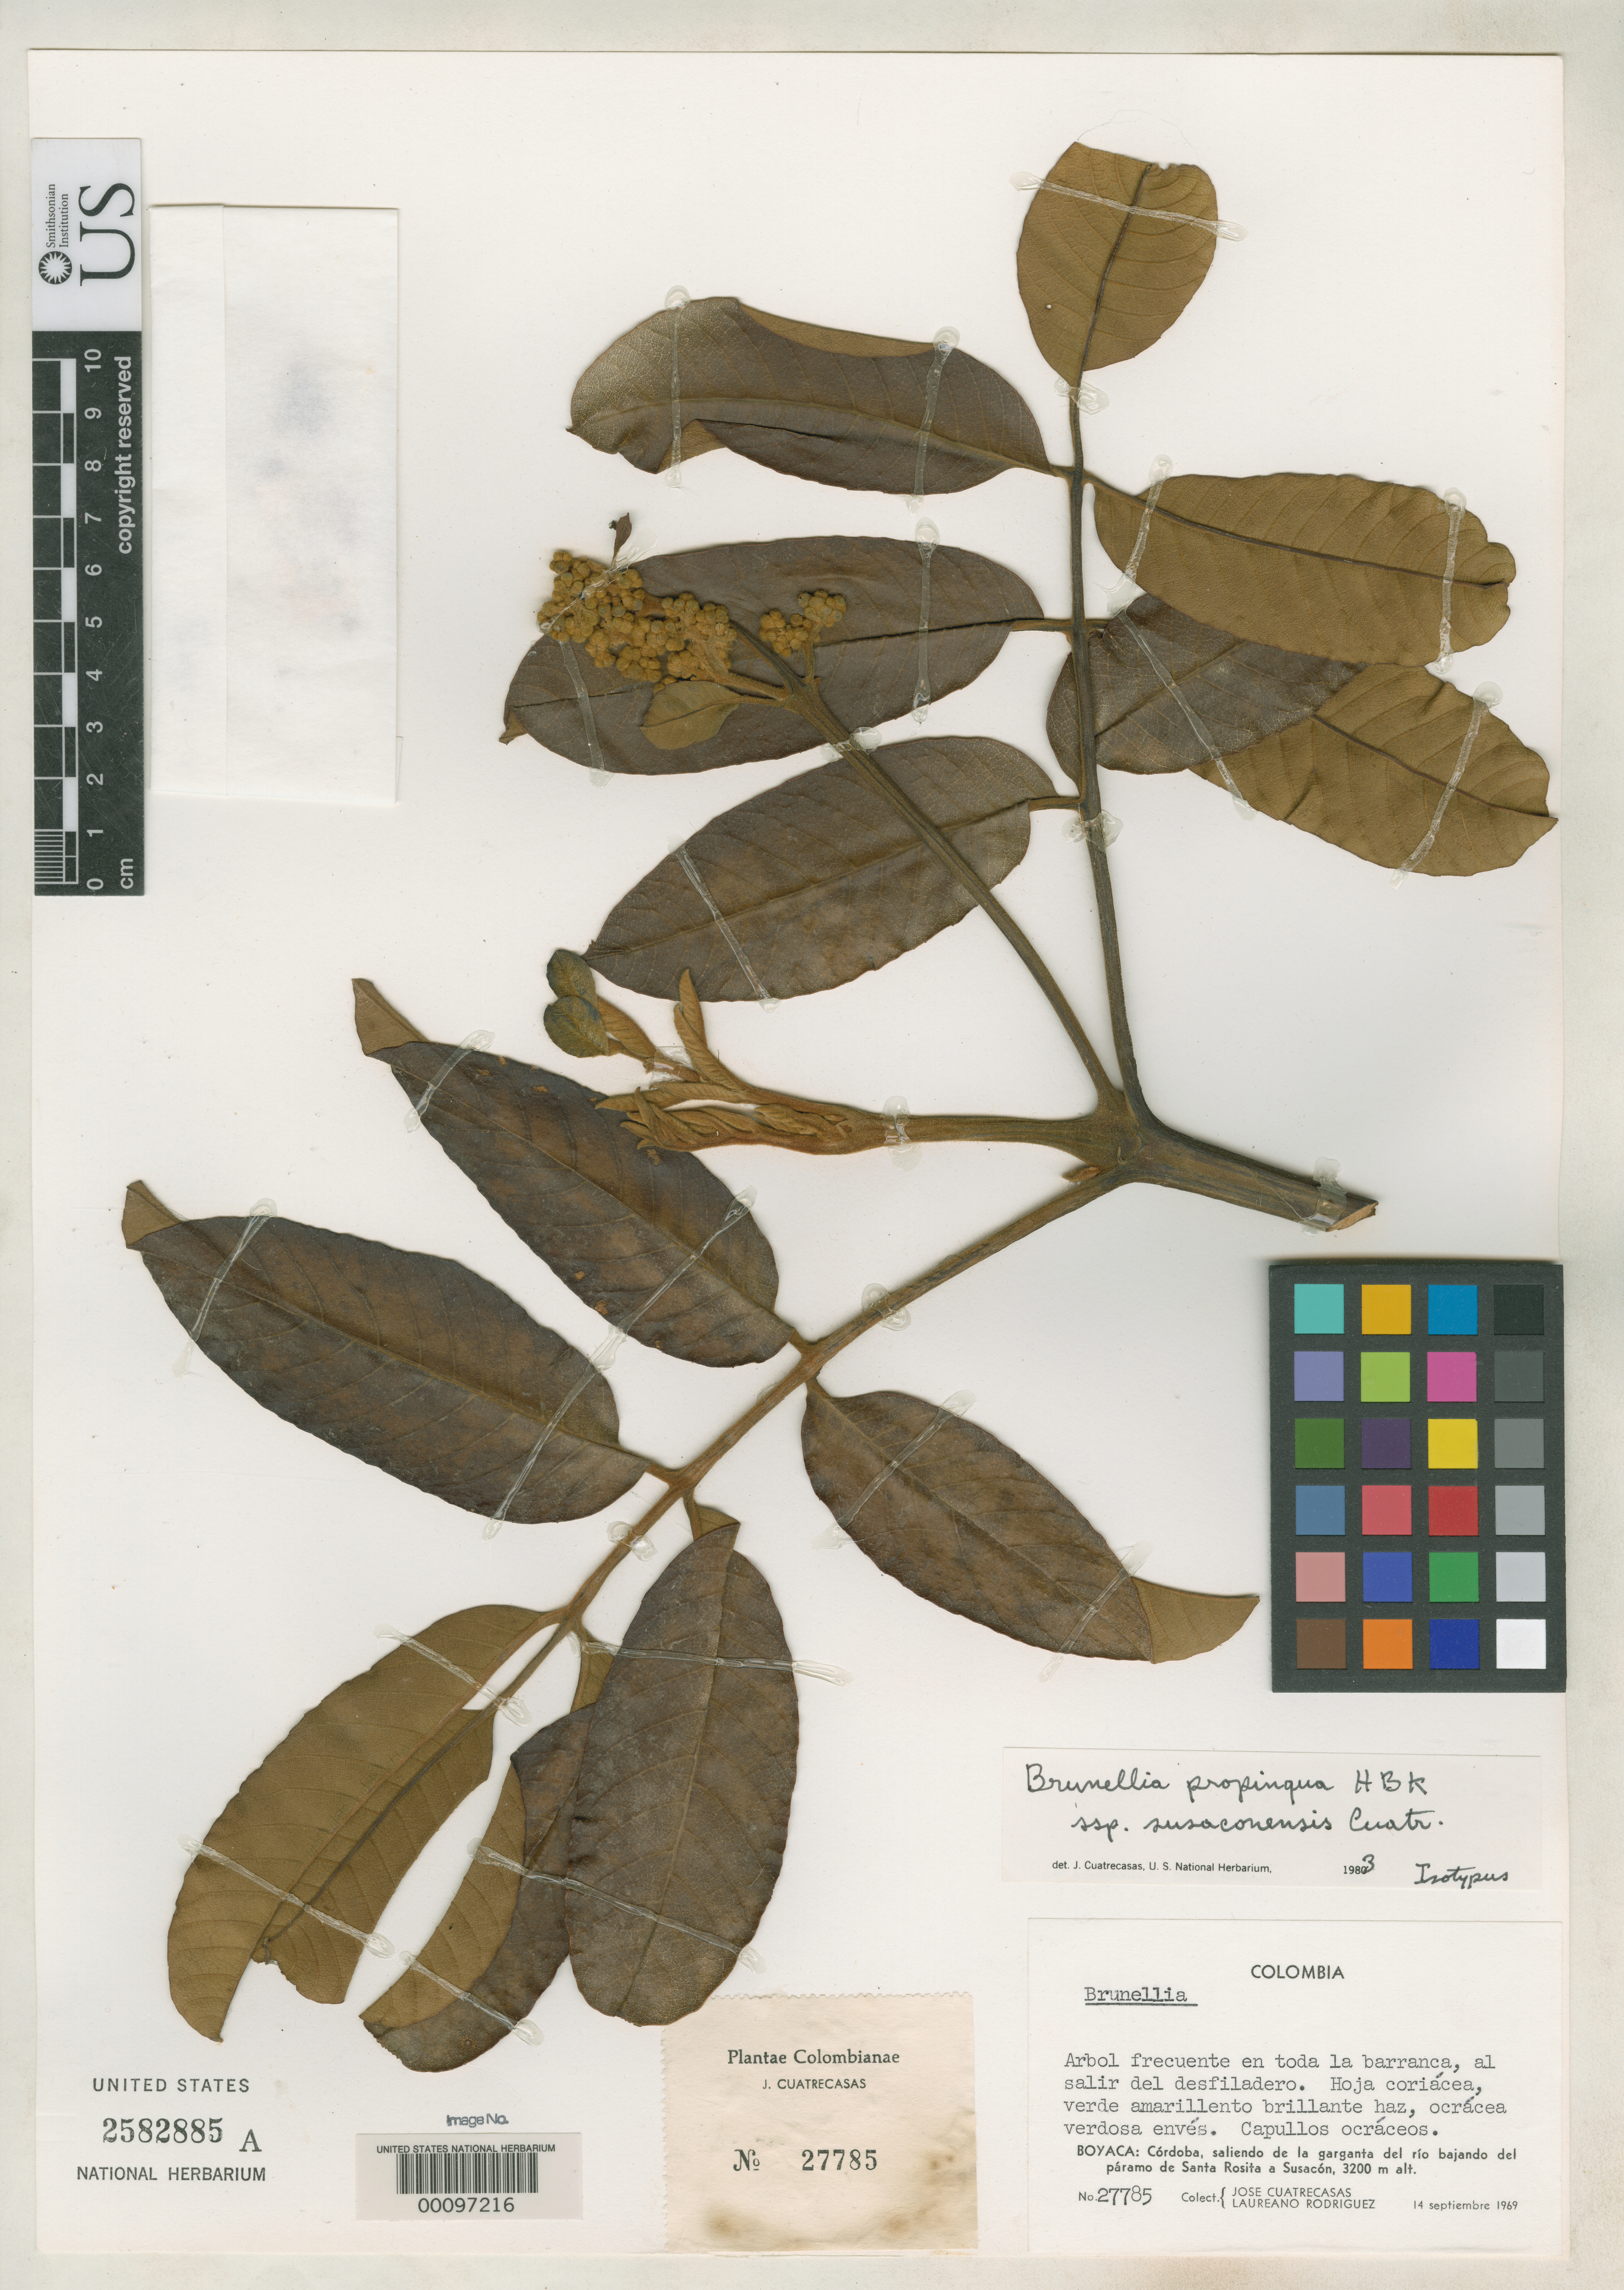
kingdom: Plantae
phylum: Tracheophyta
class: Magnoliopsida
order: Oxalidales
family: Brunelliaceae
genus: Brunellia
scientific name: Brunellia propinqua subsp. susaconensis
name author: Cuatrec.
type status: Isotype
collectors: J. Cuatrecasas & L. Rodriguez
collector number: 27785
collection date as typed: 14 Sep 1969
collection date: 1969-09-14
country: Colombia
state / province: Boyacá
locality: "Cordoba" in Canyon of Rio Susacon, going down from Paramo de Santa Rosita to Susacon.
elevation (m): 3200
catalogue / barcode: US 2582885